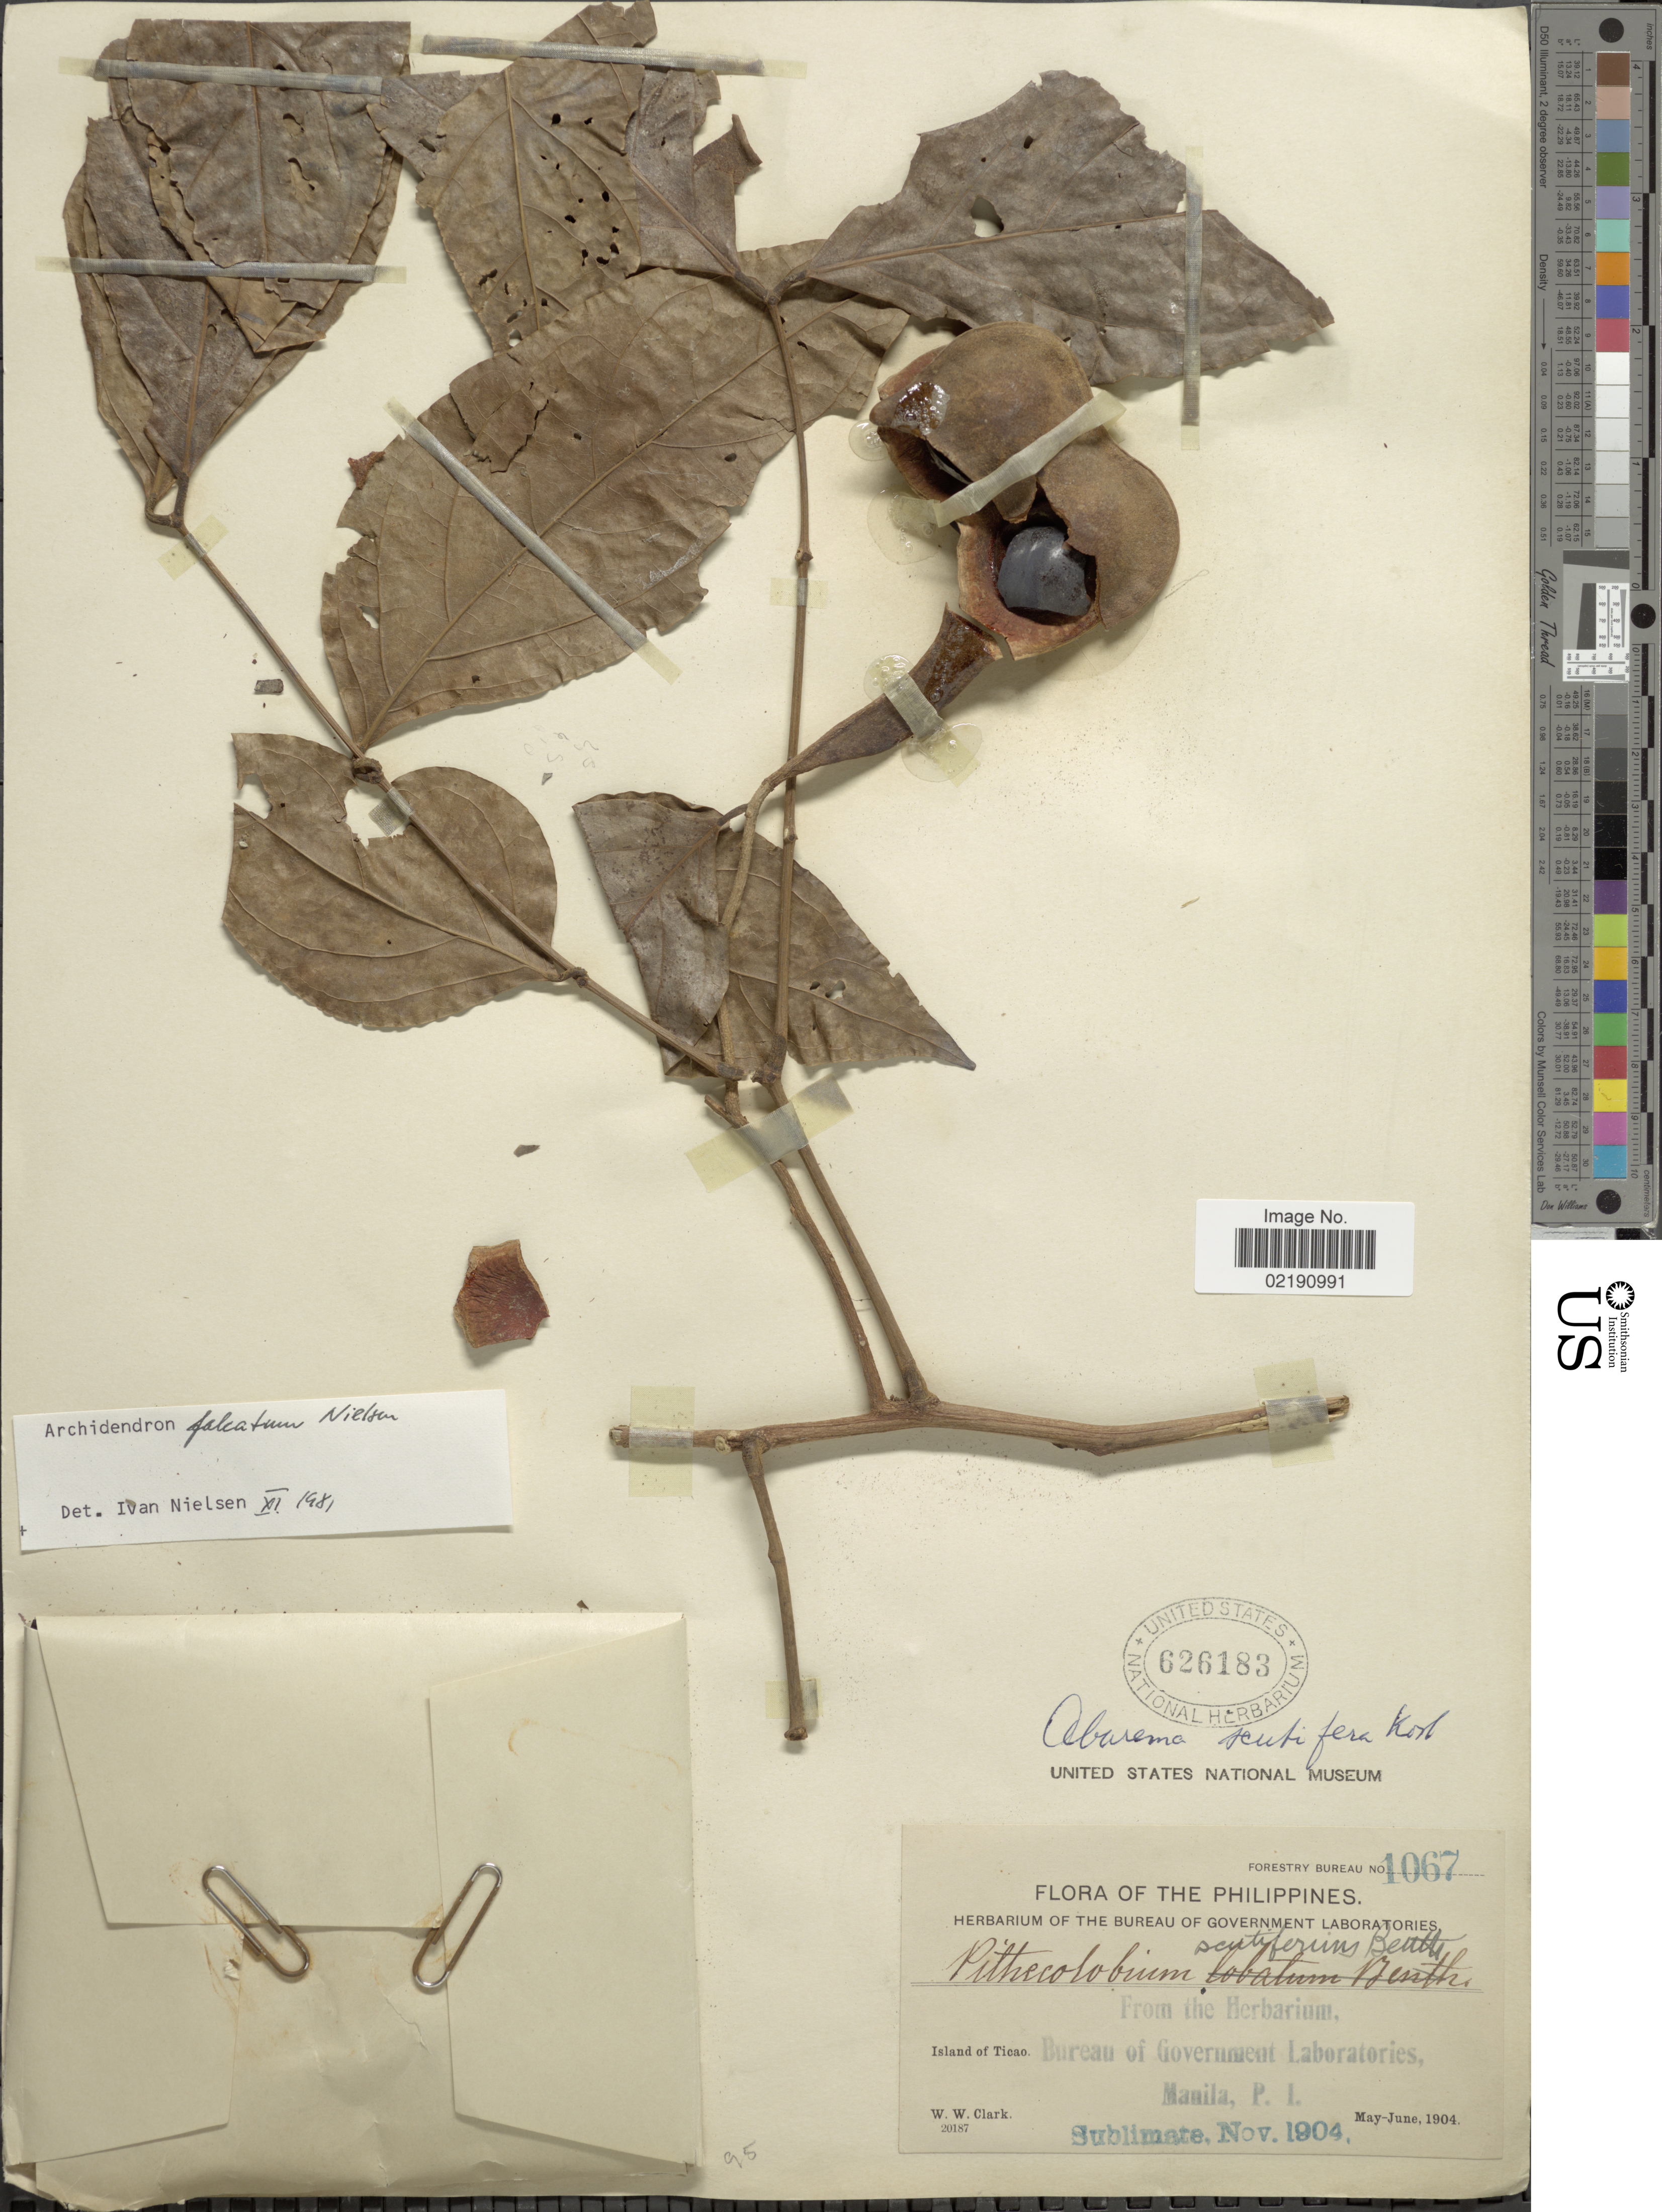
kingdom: Plantae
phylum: Tracheophyta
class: Magnoliopsida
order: Fabales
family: Fabaceae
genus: Archidendron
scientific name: Archidendron falcatum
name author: I.C. Nielsen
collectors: W. W. Clark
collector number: Forestry Bureau 1067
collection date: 1904-05/1904-06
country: Philippines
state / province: Bicol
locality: Island of Ticao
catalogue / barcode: US 626183